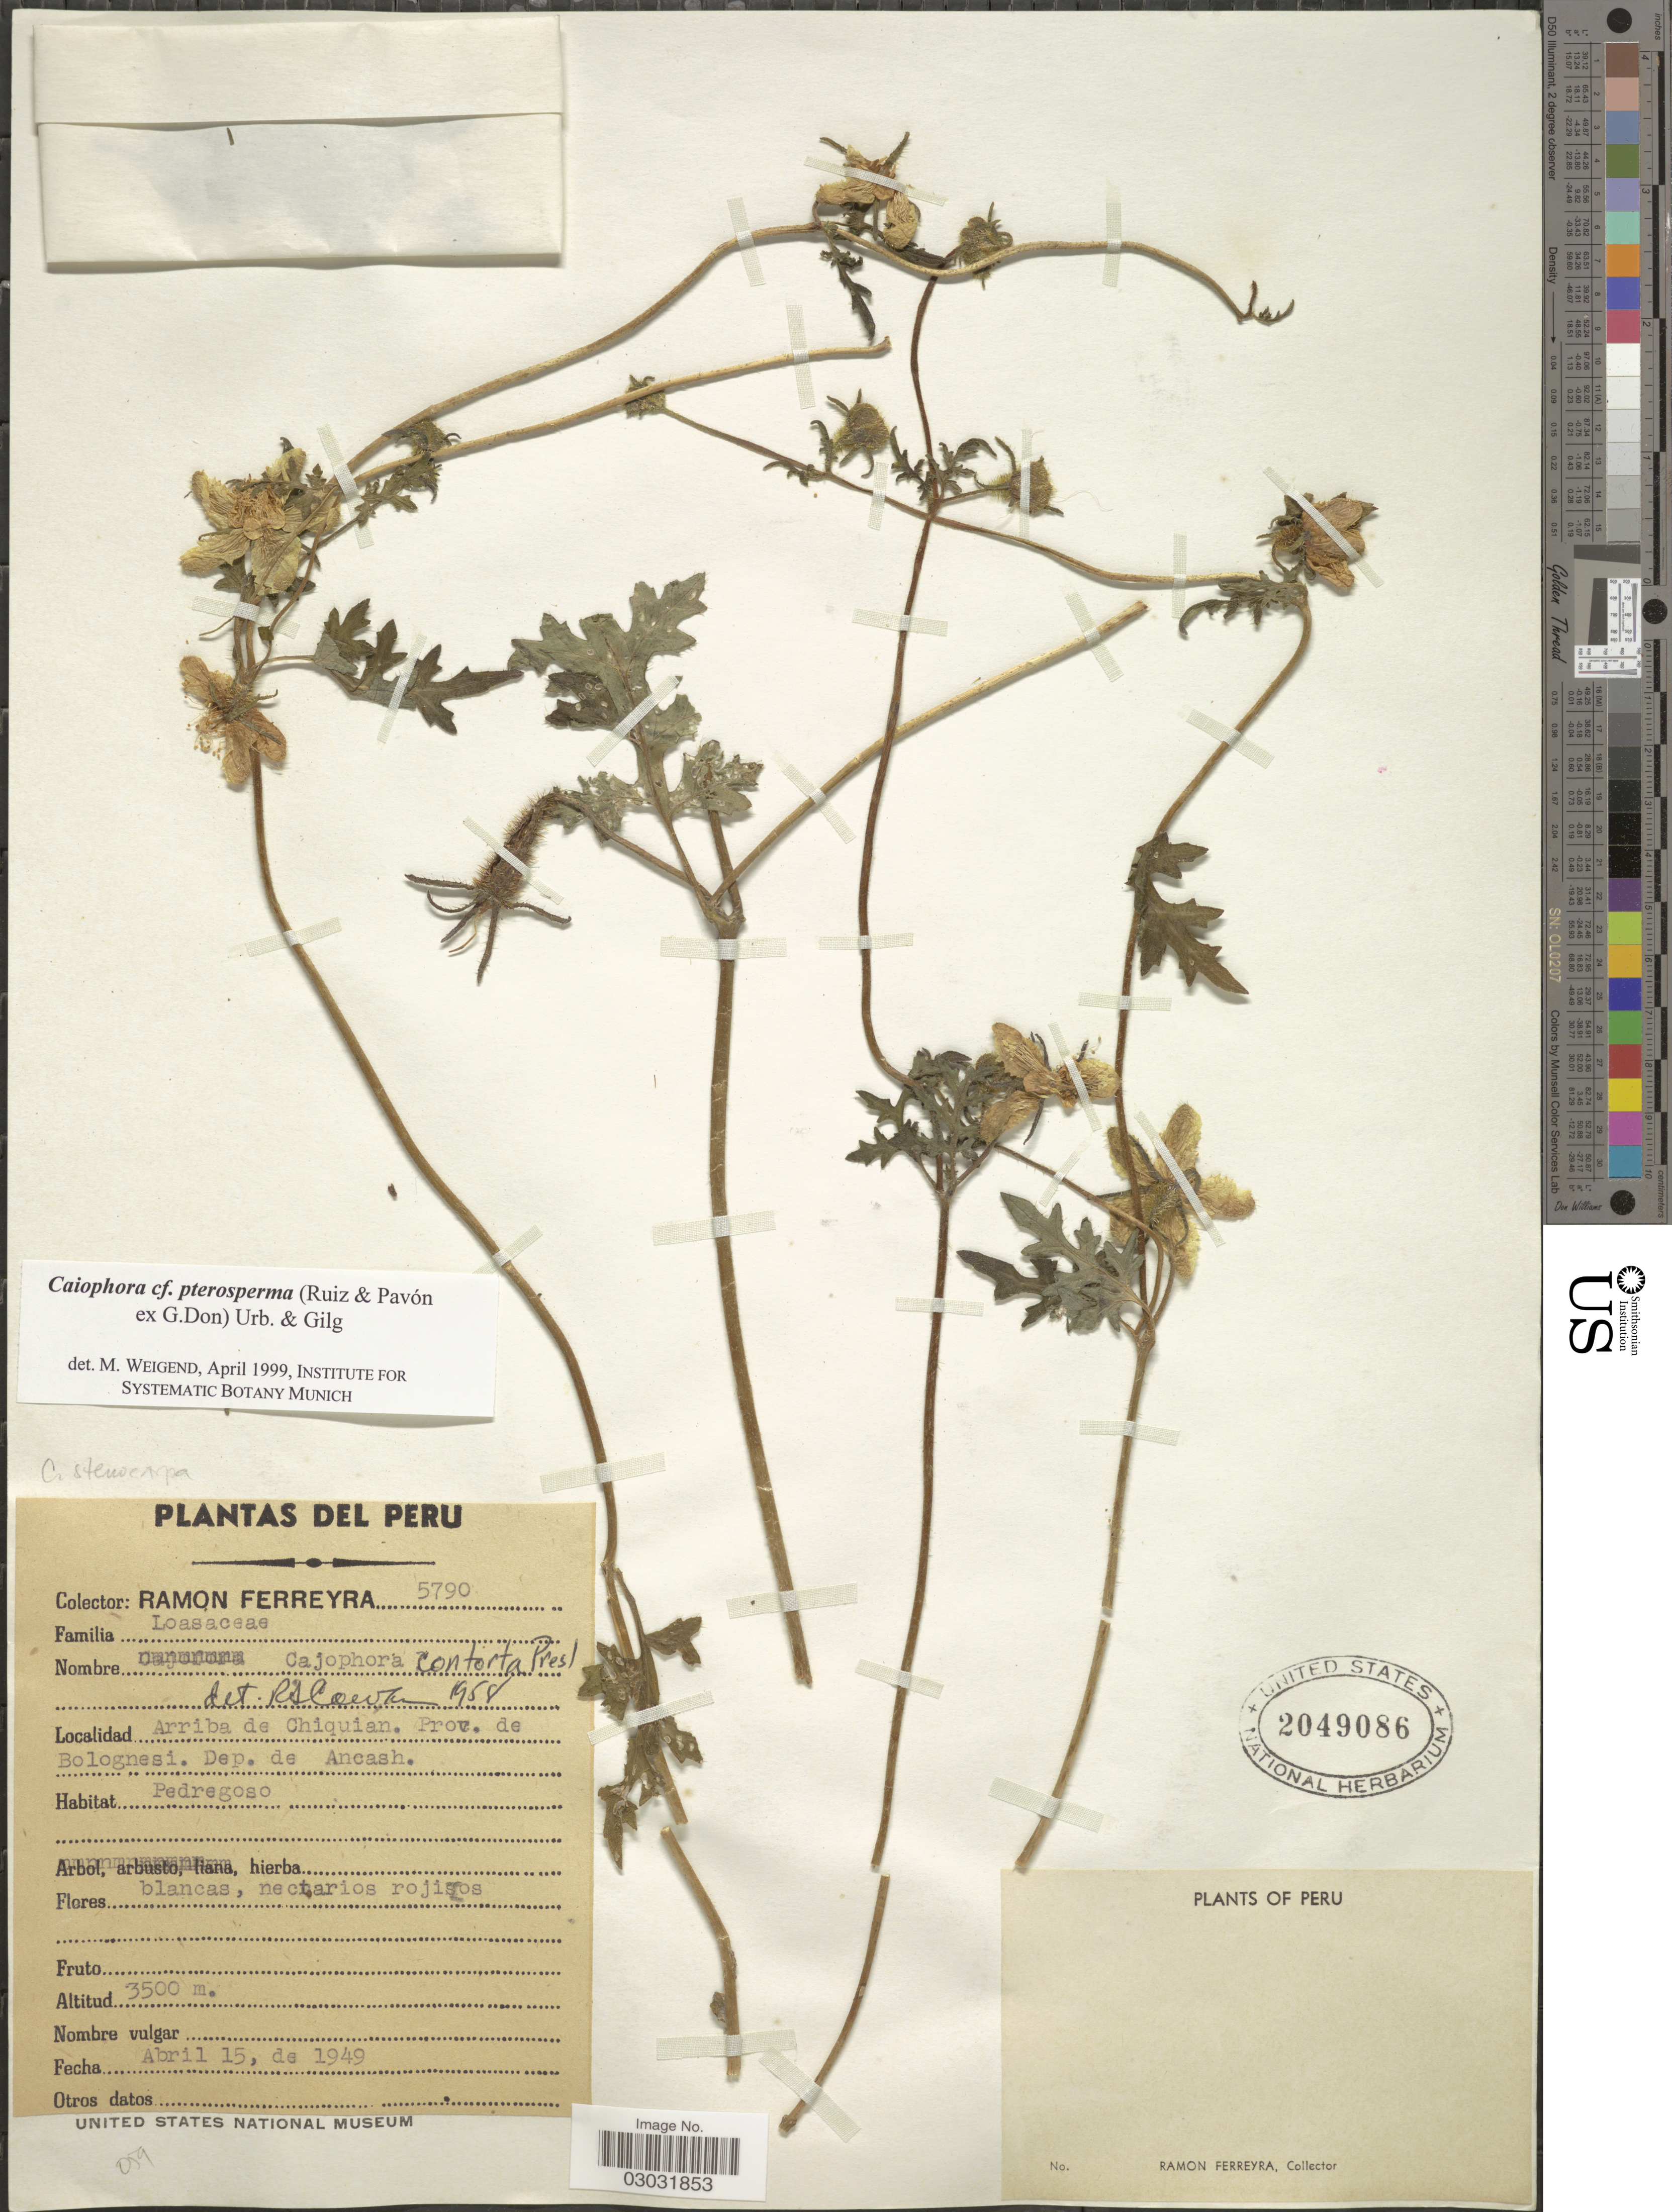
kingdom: Plantae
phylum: Tracheophyta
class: Magnoliopsida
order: Cornales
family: Loasaceae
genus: Caiophora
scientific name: Caiophora pterosperma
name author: (Ruiz & Pav. ex G. Don) Urb. & Gilg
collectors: R. A. Ferreyra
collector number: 5790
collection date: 1949-04-15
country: Peru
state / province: Ancash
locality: Arriba de Chiquian. Prov. de Bolognesi. Dep. de Ancash.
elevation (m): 3500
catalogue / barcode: US 2049086